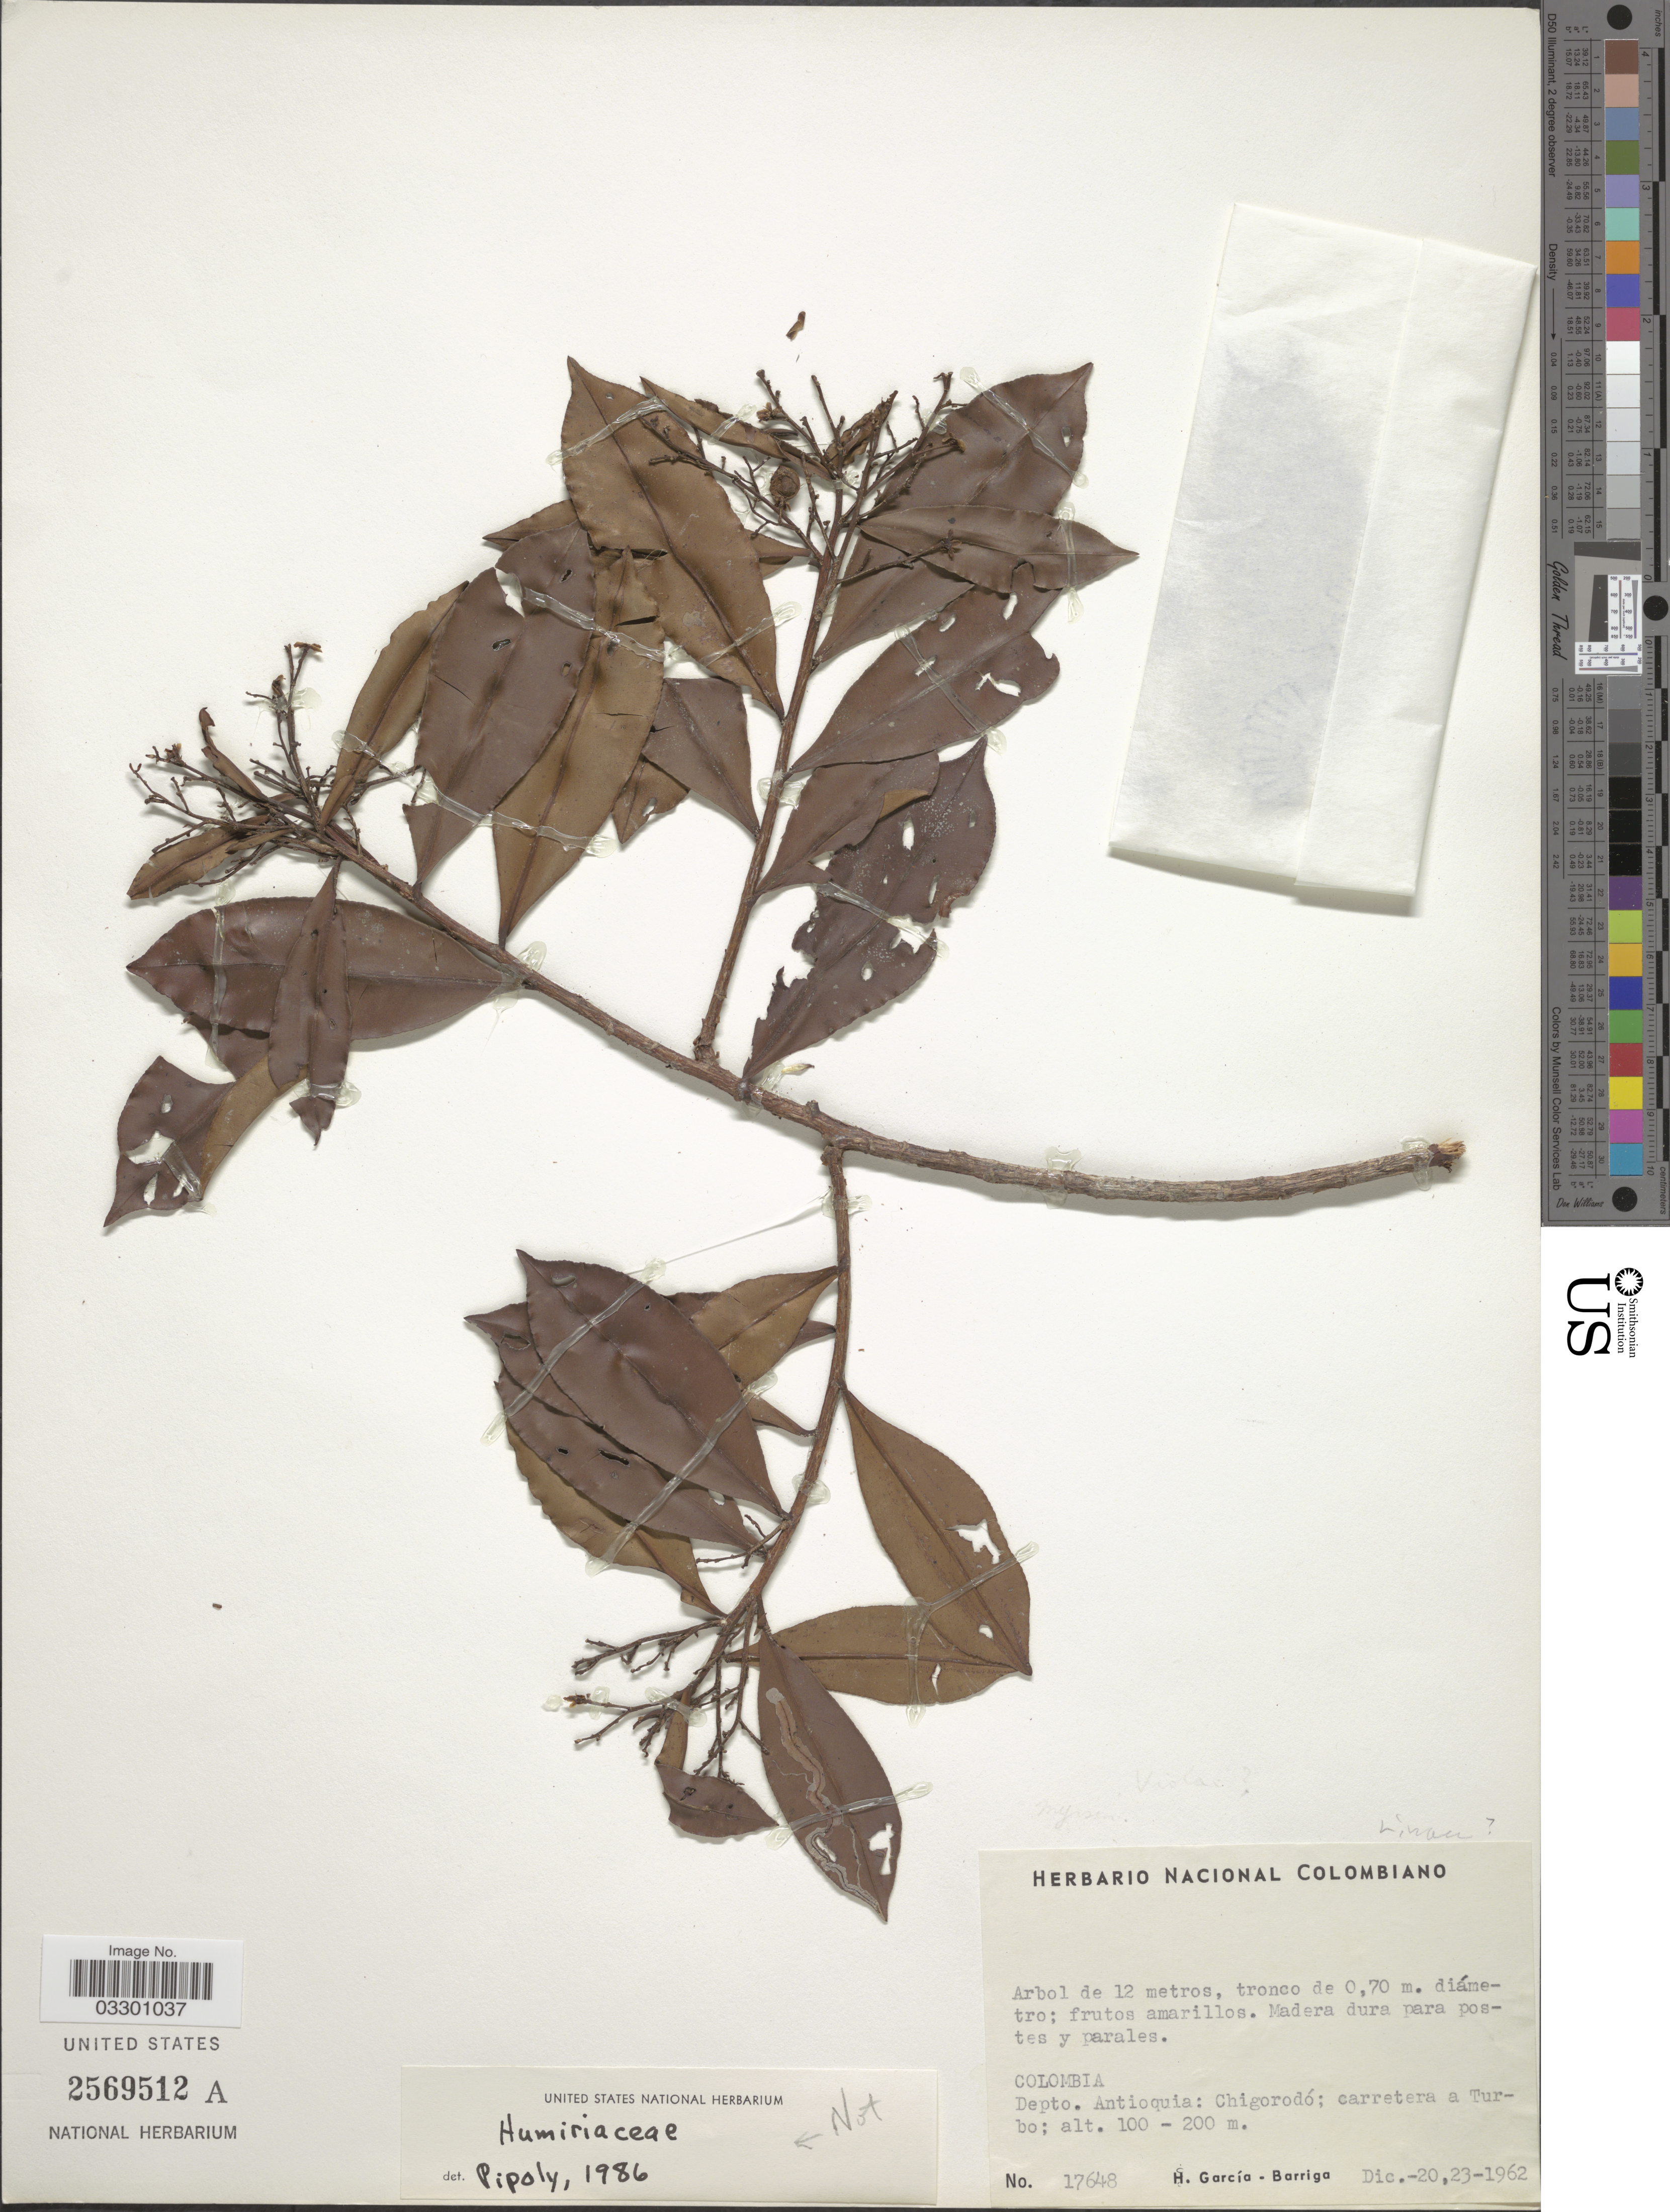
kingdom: Plantae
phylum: Tracheophyta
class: Magnoliopsida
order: Malpighiales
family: Linaceae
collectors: H. García Barriga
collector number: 17648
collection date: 1962-12-20/1962-12-23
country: Colombia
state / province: Antioquia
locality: Depto. Antioquia: Chigorodó; carretera a Turbo.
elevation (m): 100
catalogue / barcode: US 2569512A